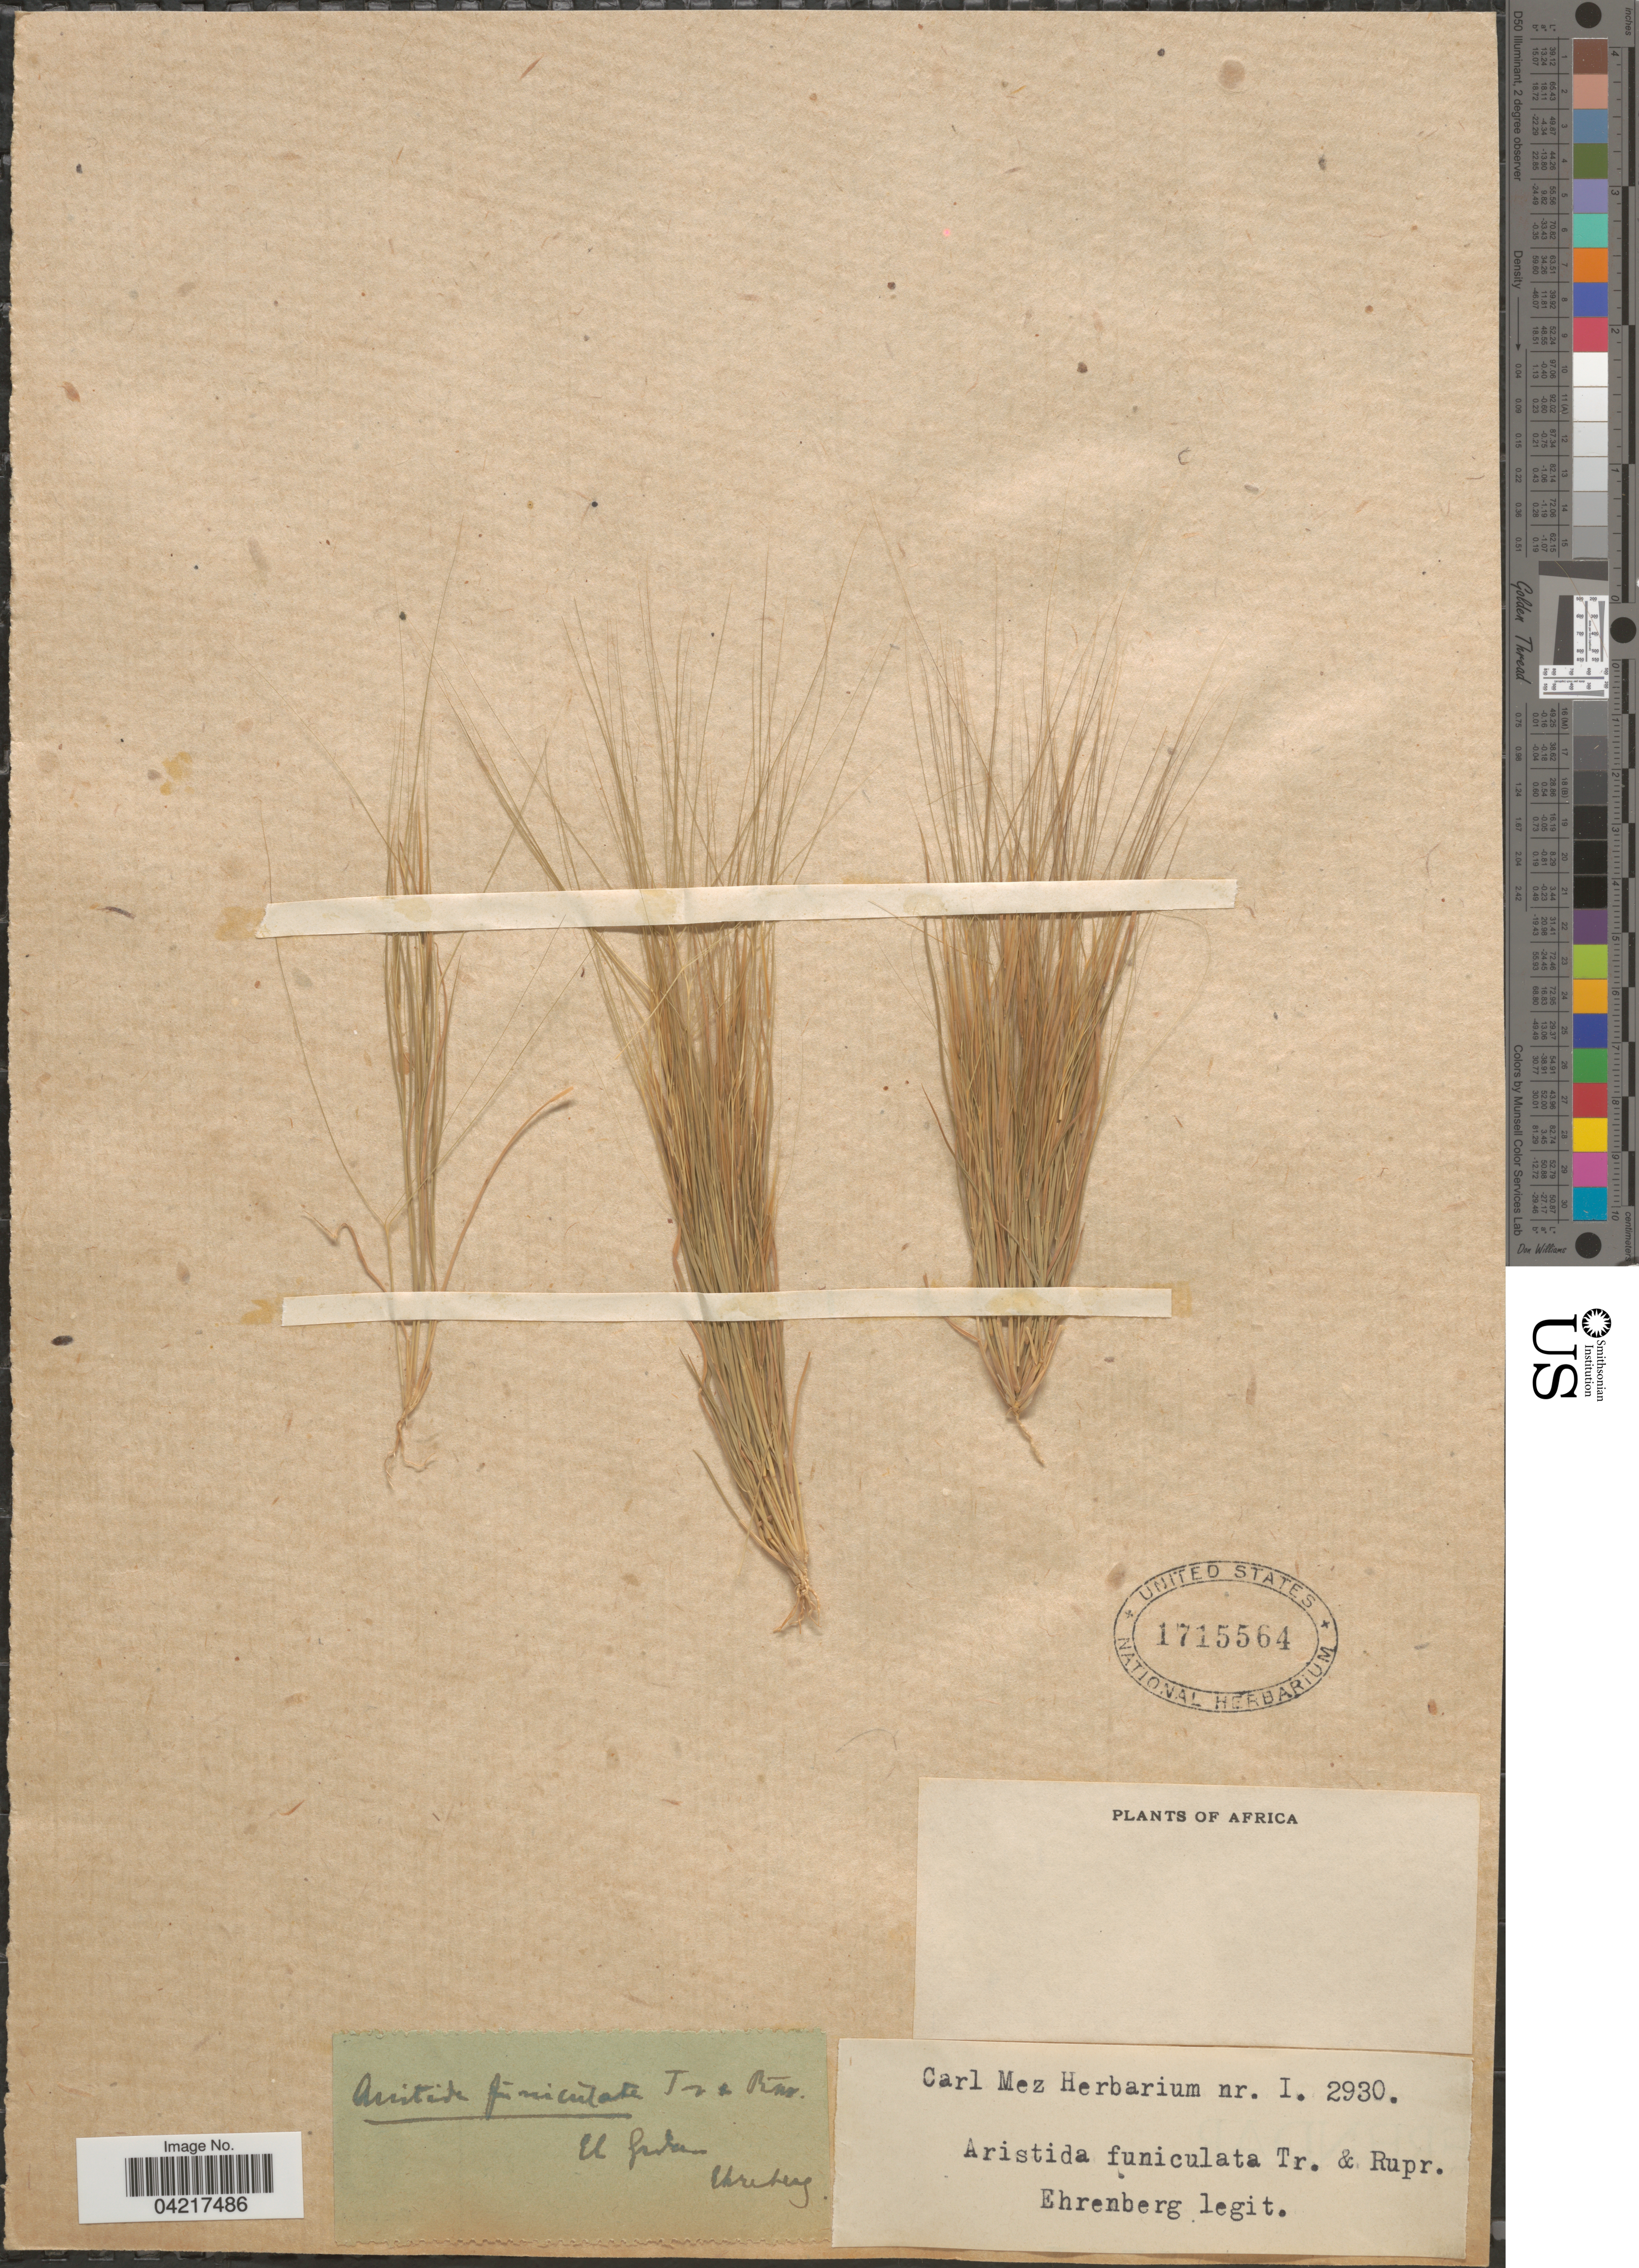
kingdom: Plantae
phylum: Tracheophyta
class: Liliopsida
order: Poales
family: Poaceae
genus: Aristida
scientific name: Aristida funiculata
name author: Trin. & Rupr.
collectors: -. Ehrenberg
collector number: I2930?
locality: Africa. El frada.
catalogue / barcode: US 1715564